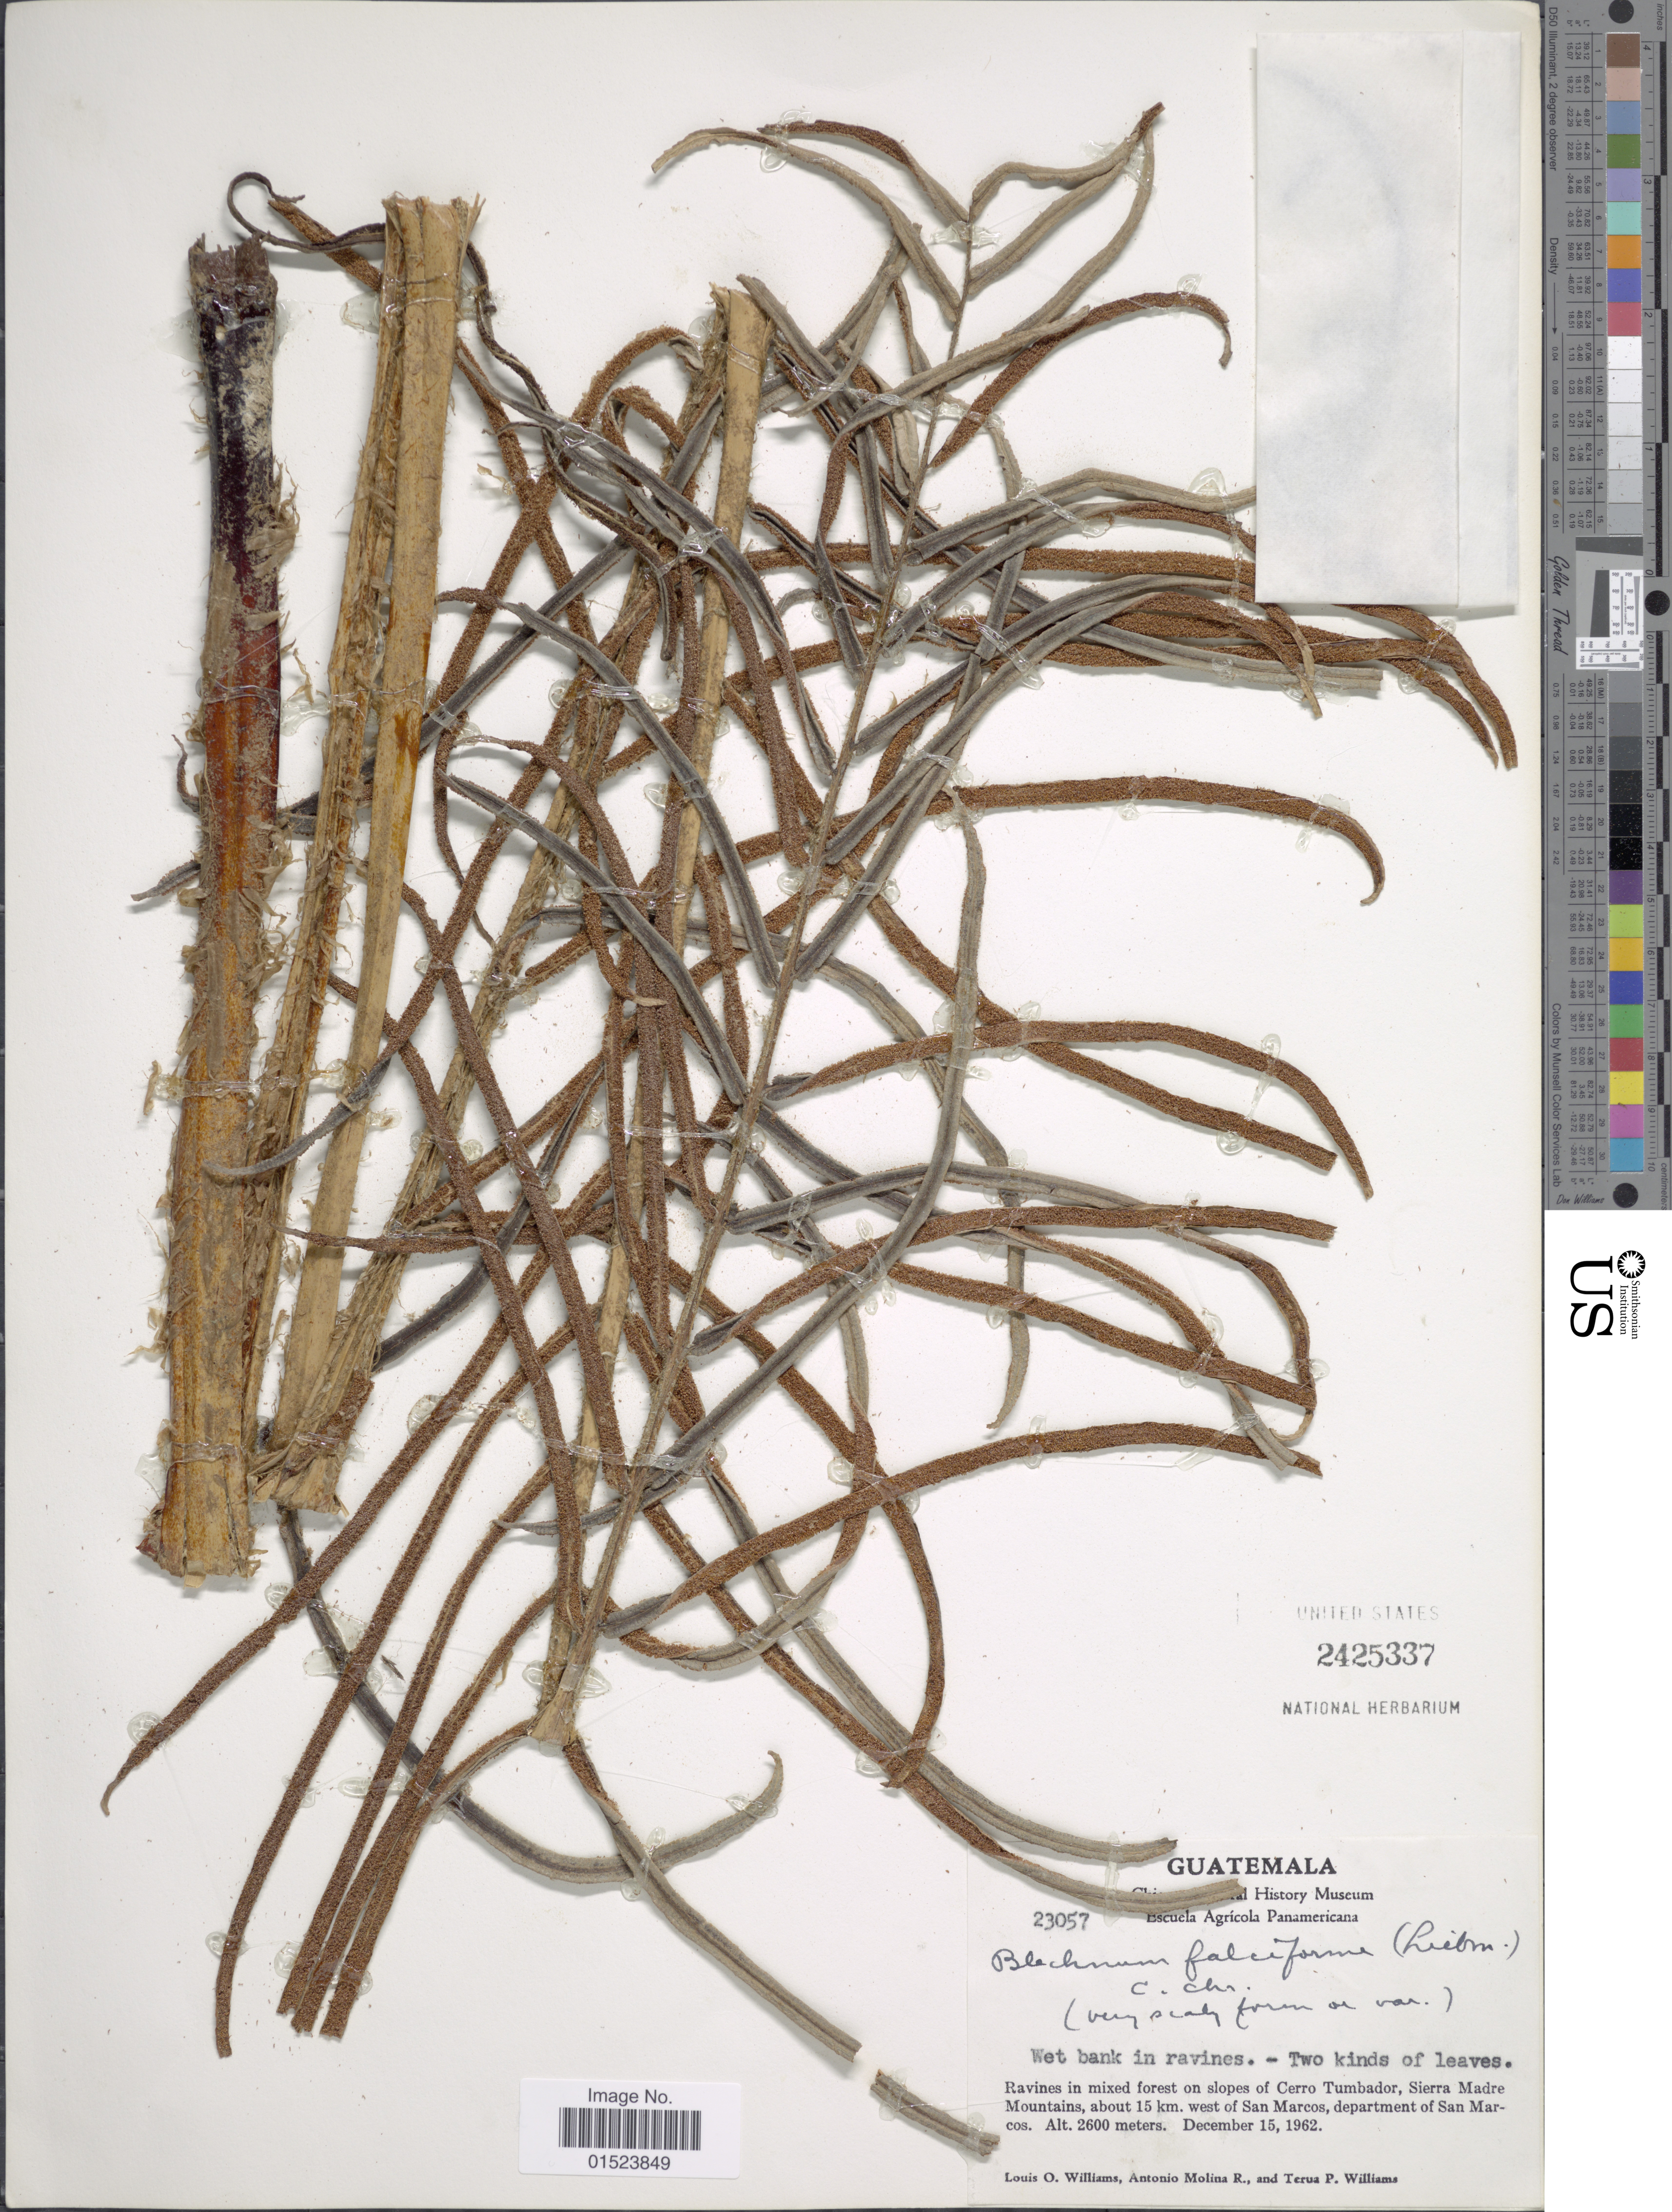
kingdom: Plantae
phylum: Tracheophyta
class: Polypodiopsida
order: Polypodiales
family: Blechnaceae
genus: Blechnum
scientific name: Blechnum falciforme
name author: (Liebm.) C. Chr.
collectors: L. O. Williams, A. Molina R. & T. P. Williams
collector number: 23057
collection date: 1962-12-15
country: Guatemala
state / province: San Marcos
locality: Ravines in mixed forest on slopes of Cerro Tumbador, Sierra Madre Mountains, about 15 km. west of San Marcos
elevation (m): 2600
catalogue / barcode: US 2425337